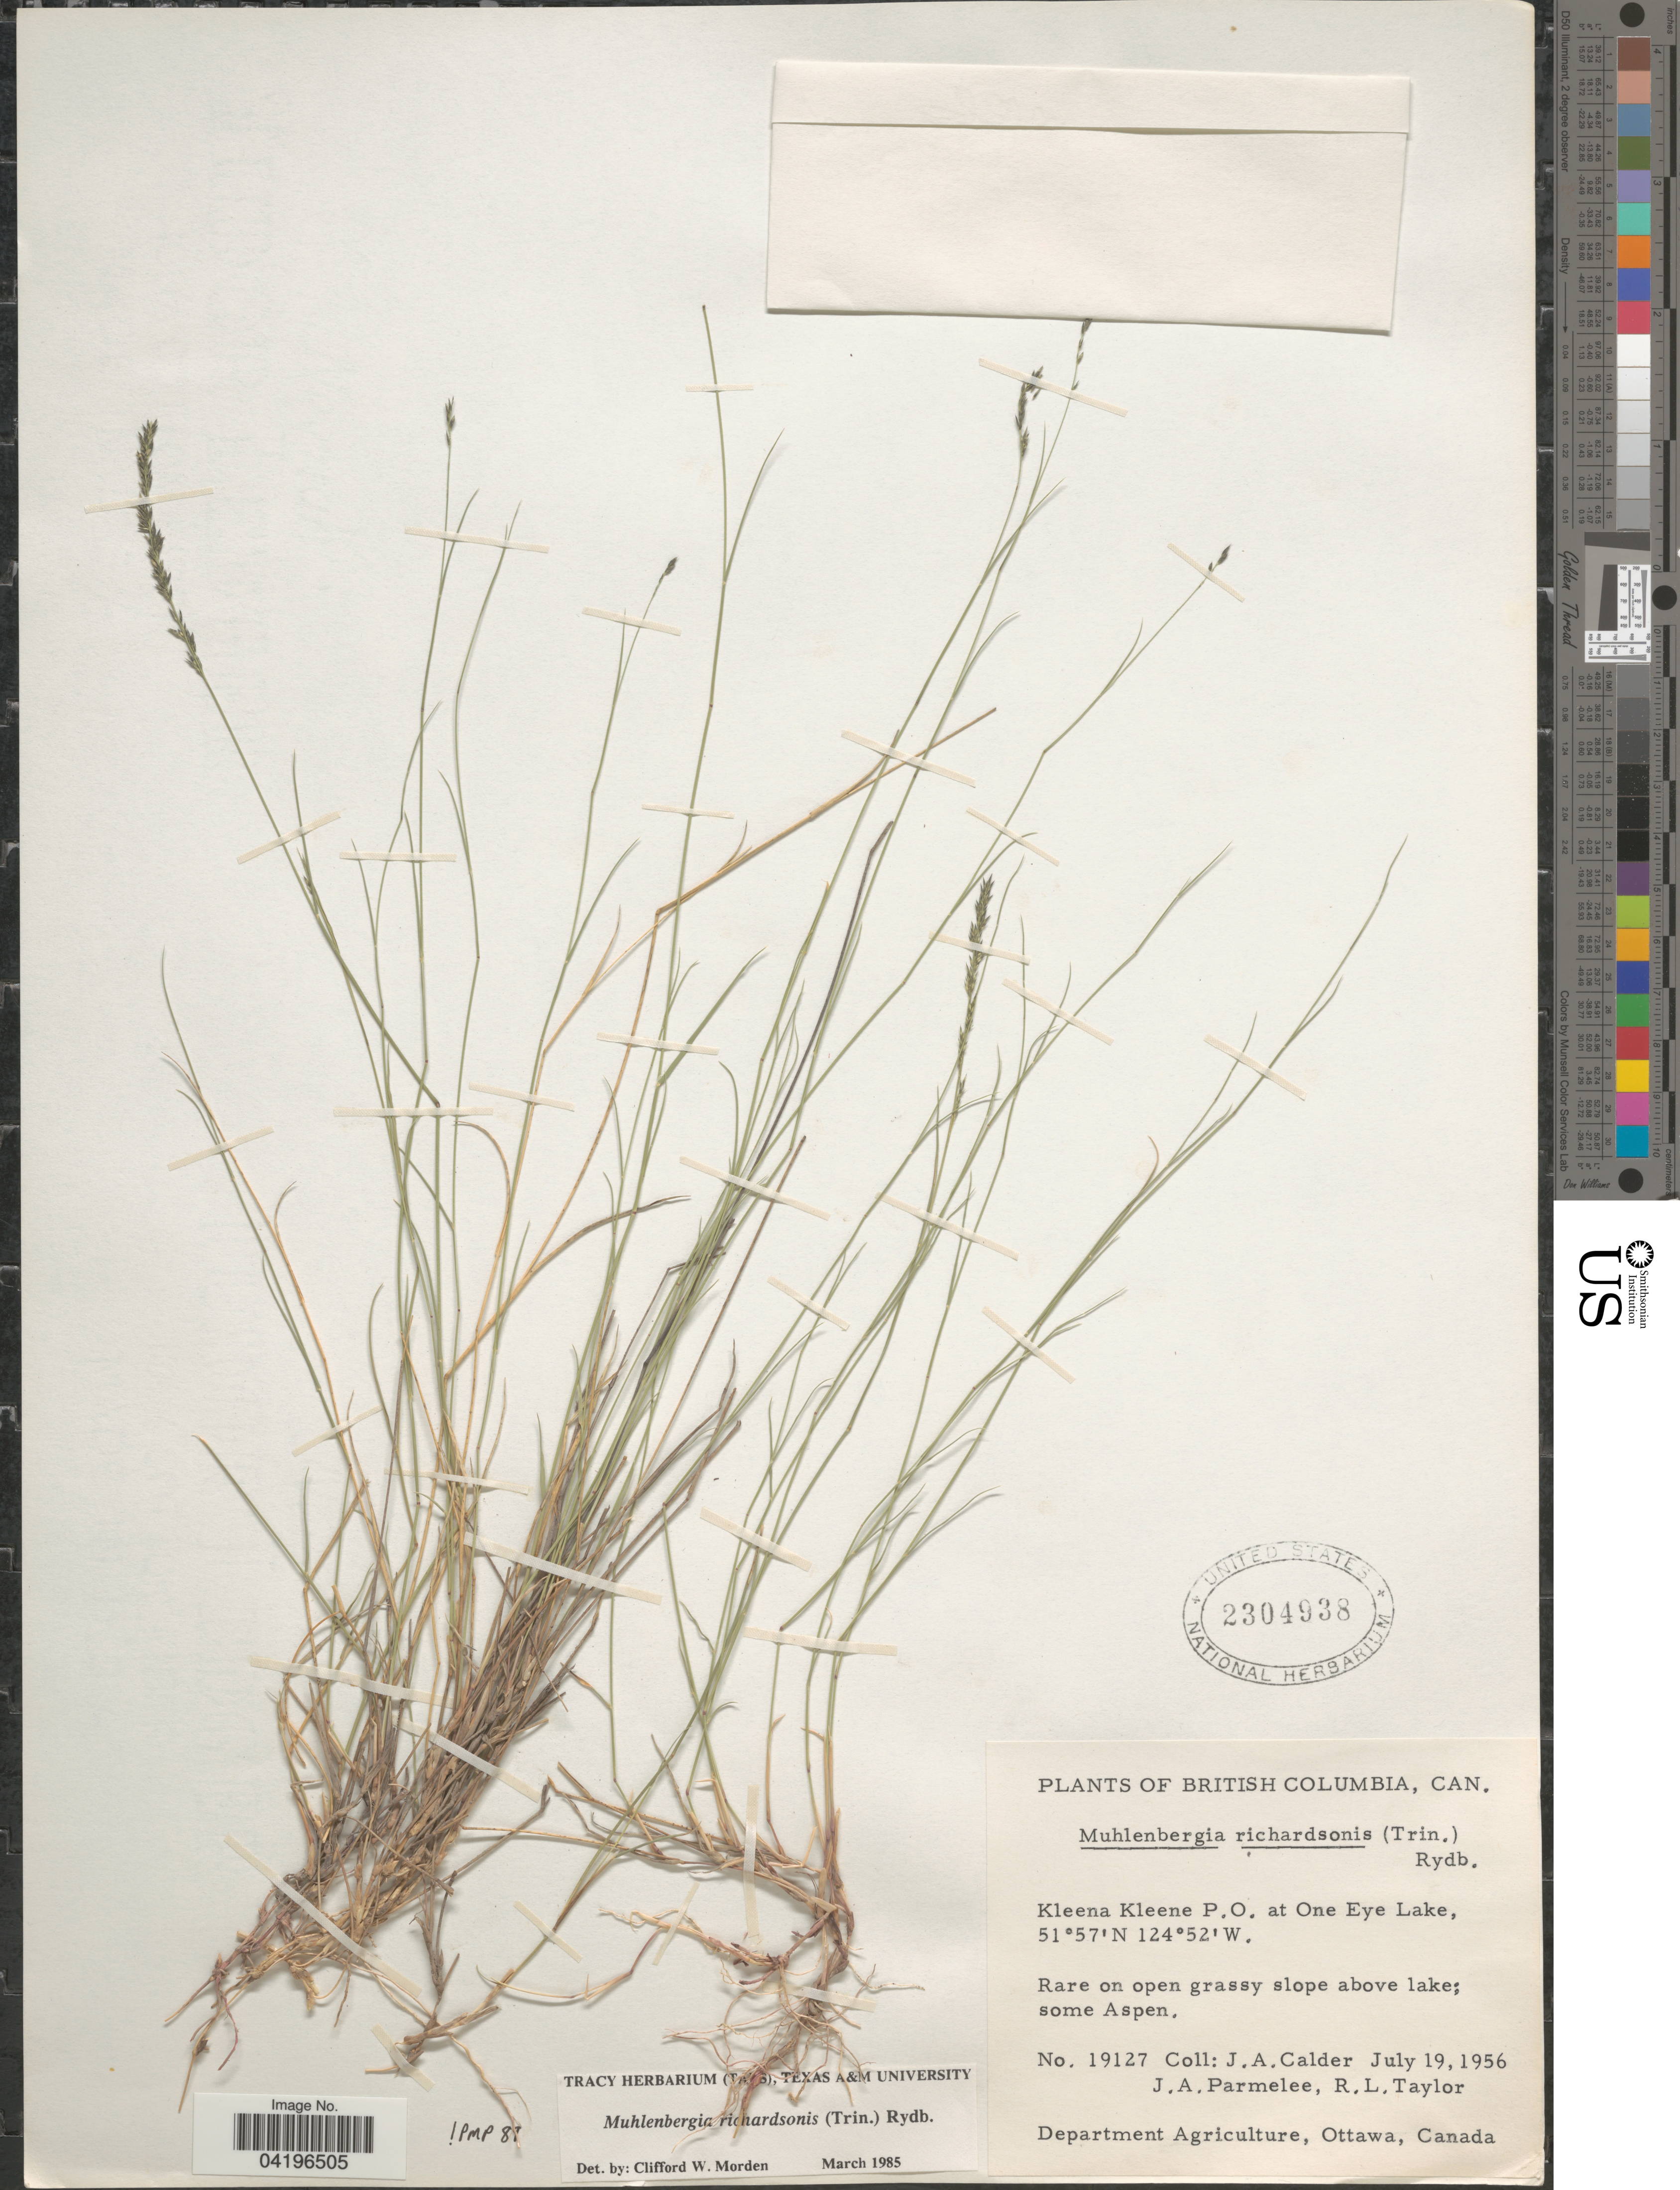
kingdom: Plantae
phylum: Tracheophyta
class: Liliopsida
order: Poales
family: Poaceae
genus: Muhlenbergia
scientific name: Muhlenbergia richardsonis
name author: (Trin.) Rydb.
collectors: J. A. Calder, J. A. Parmelee & R. Taylor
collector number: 19127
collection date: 1956-07-19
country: Canada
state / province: British Columbia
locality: Kleena Kleene P.O. at One Eye Lake.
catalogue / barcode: US 2304938